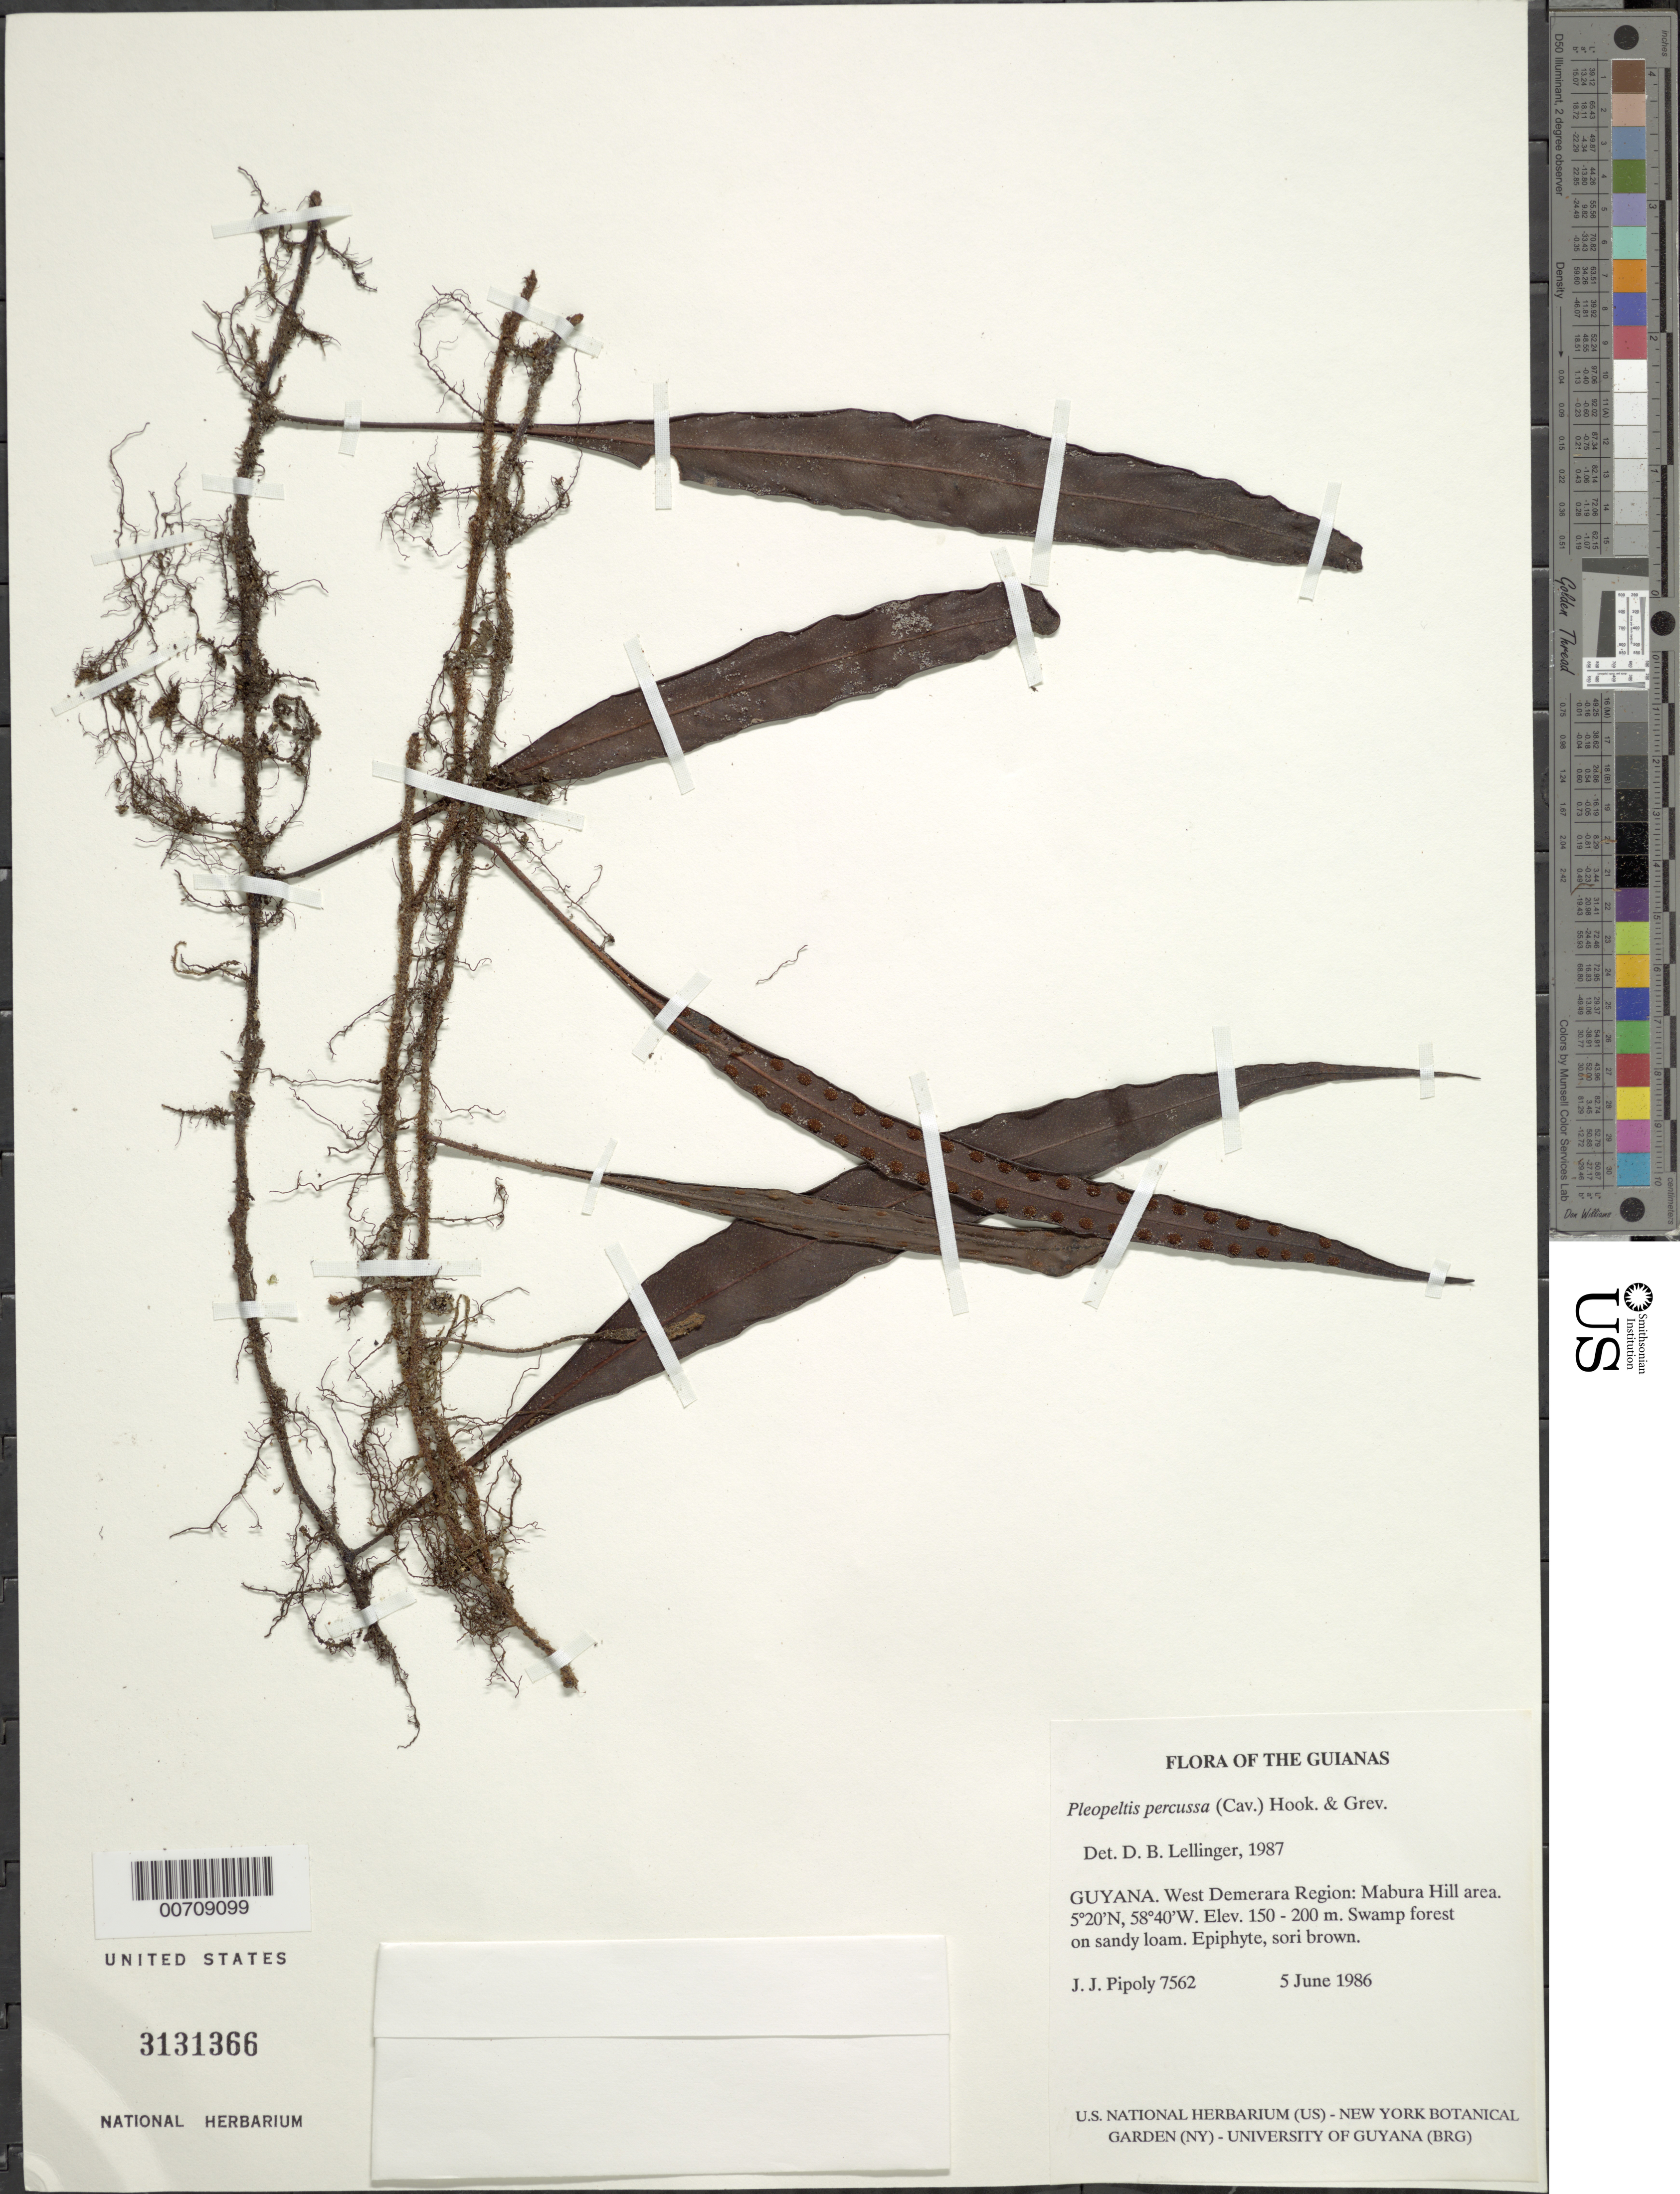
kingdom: Plantae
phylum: Tracheophyta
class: Polypodiopsida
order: Polypodiales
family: Polypodiaceae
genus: Microgramma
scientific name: Microgramma percussa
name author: (Cav.) de la Sota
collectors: J. J. Pipoly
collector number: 7562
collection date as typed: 5 June 1986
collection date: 1986-06-05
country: Guyana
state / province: U. Demerara-Berbice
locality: Mabura Hill area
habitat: Swamp forest on sandy loam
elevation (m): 150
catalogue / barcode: US 3131366